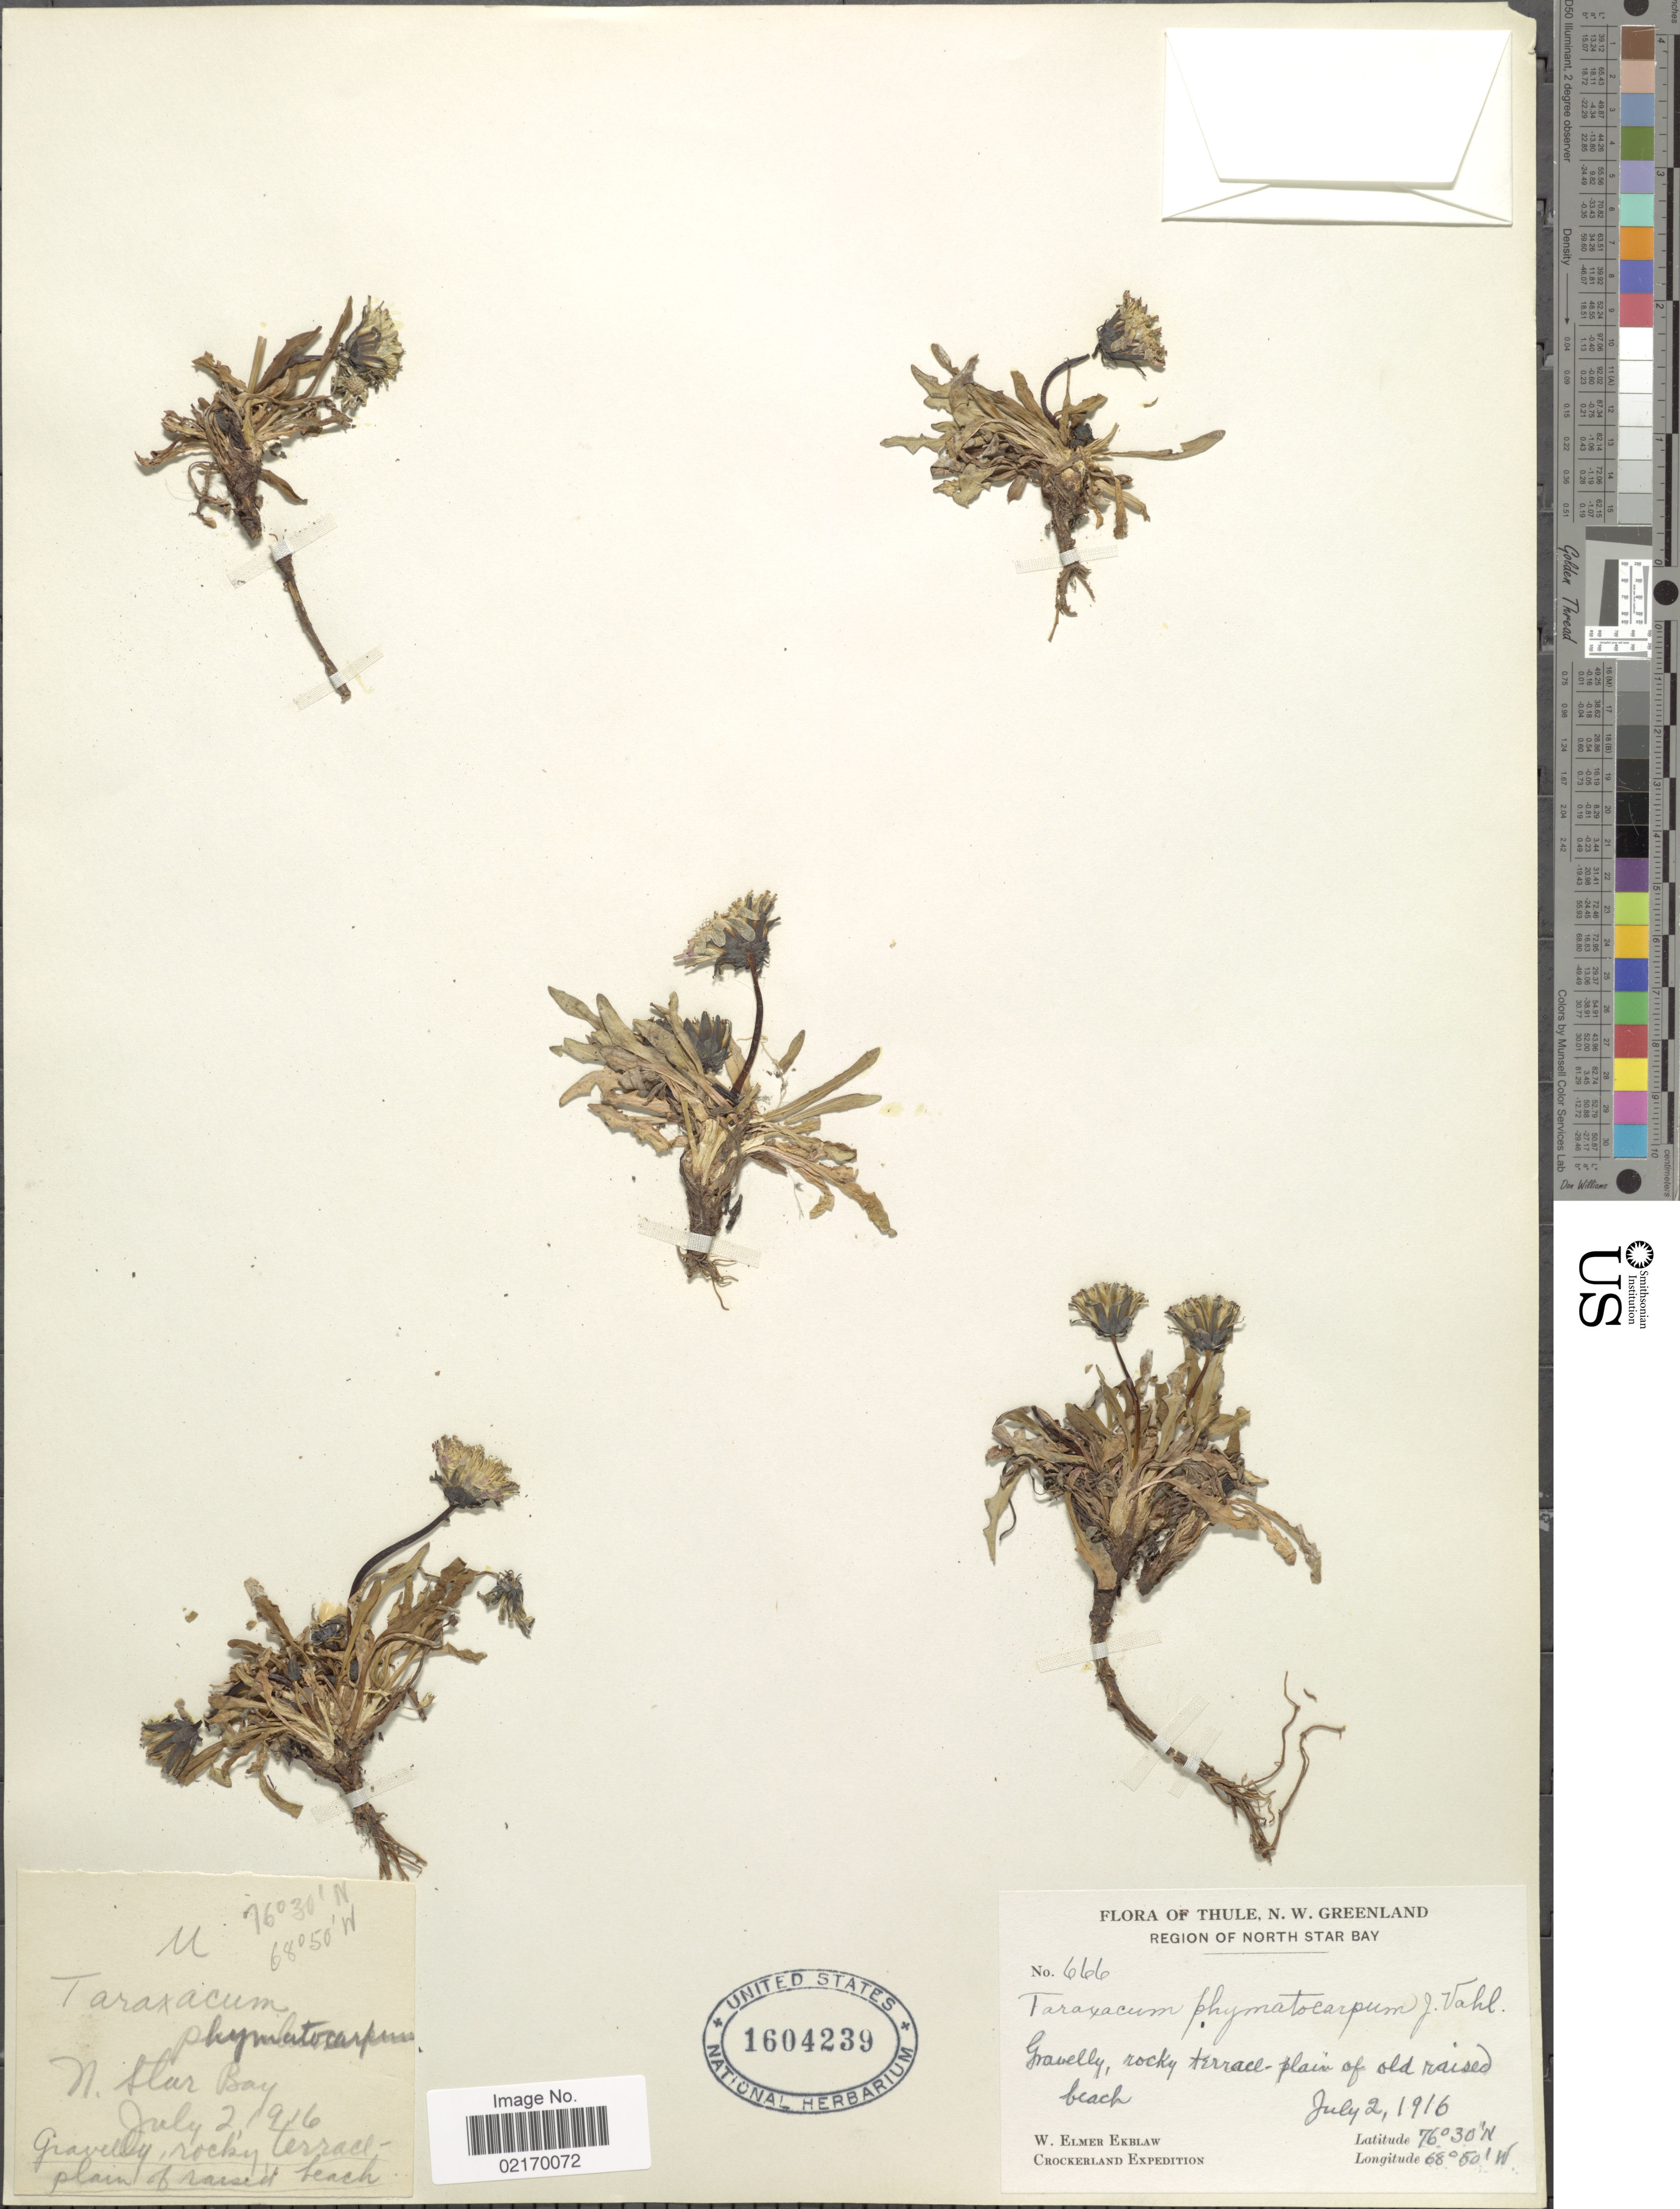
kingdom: Plantae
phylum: Tracheophyta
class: Magnoliopsida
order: Asterales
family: Asteraceae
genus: Taraxacum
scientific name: Taraxacum phymatocarpum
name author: J. Vahl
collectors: W. Ekblaw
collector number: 666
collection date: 1916-07-02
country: Greenland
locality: Thule, N.W. Greenland, region of North Star Bay, gravelly, rocky terrace plain of old raiesed beach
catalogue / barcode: US 1604239